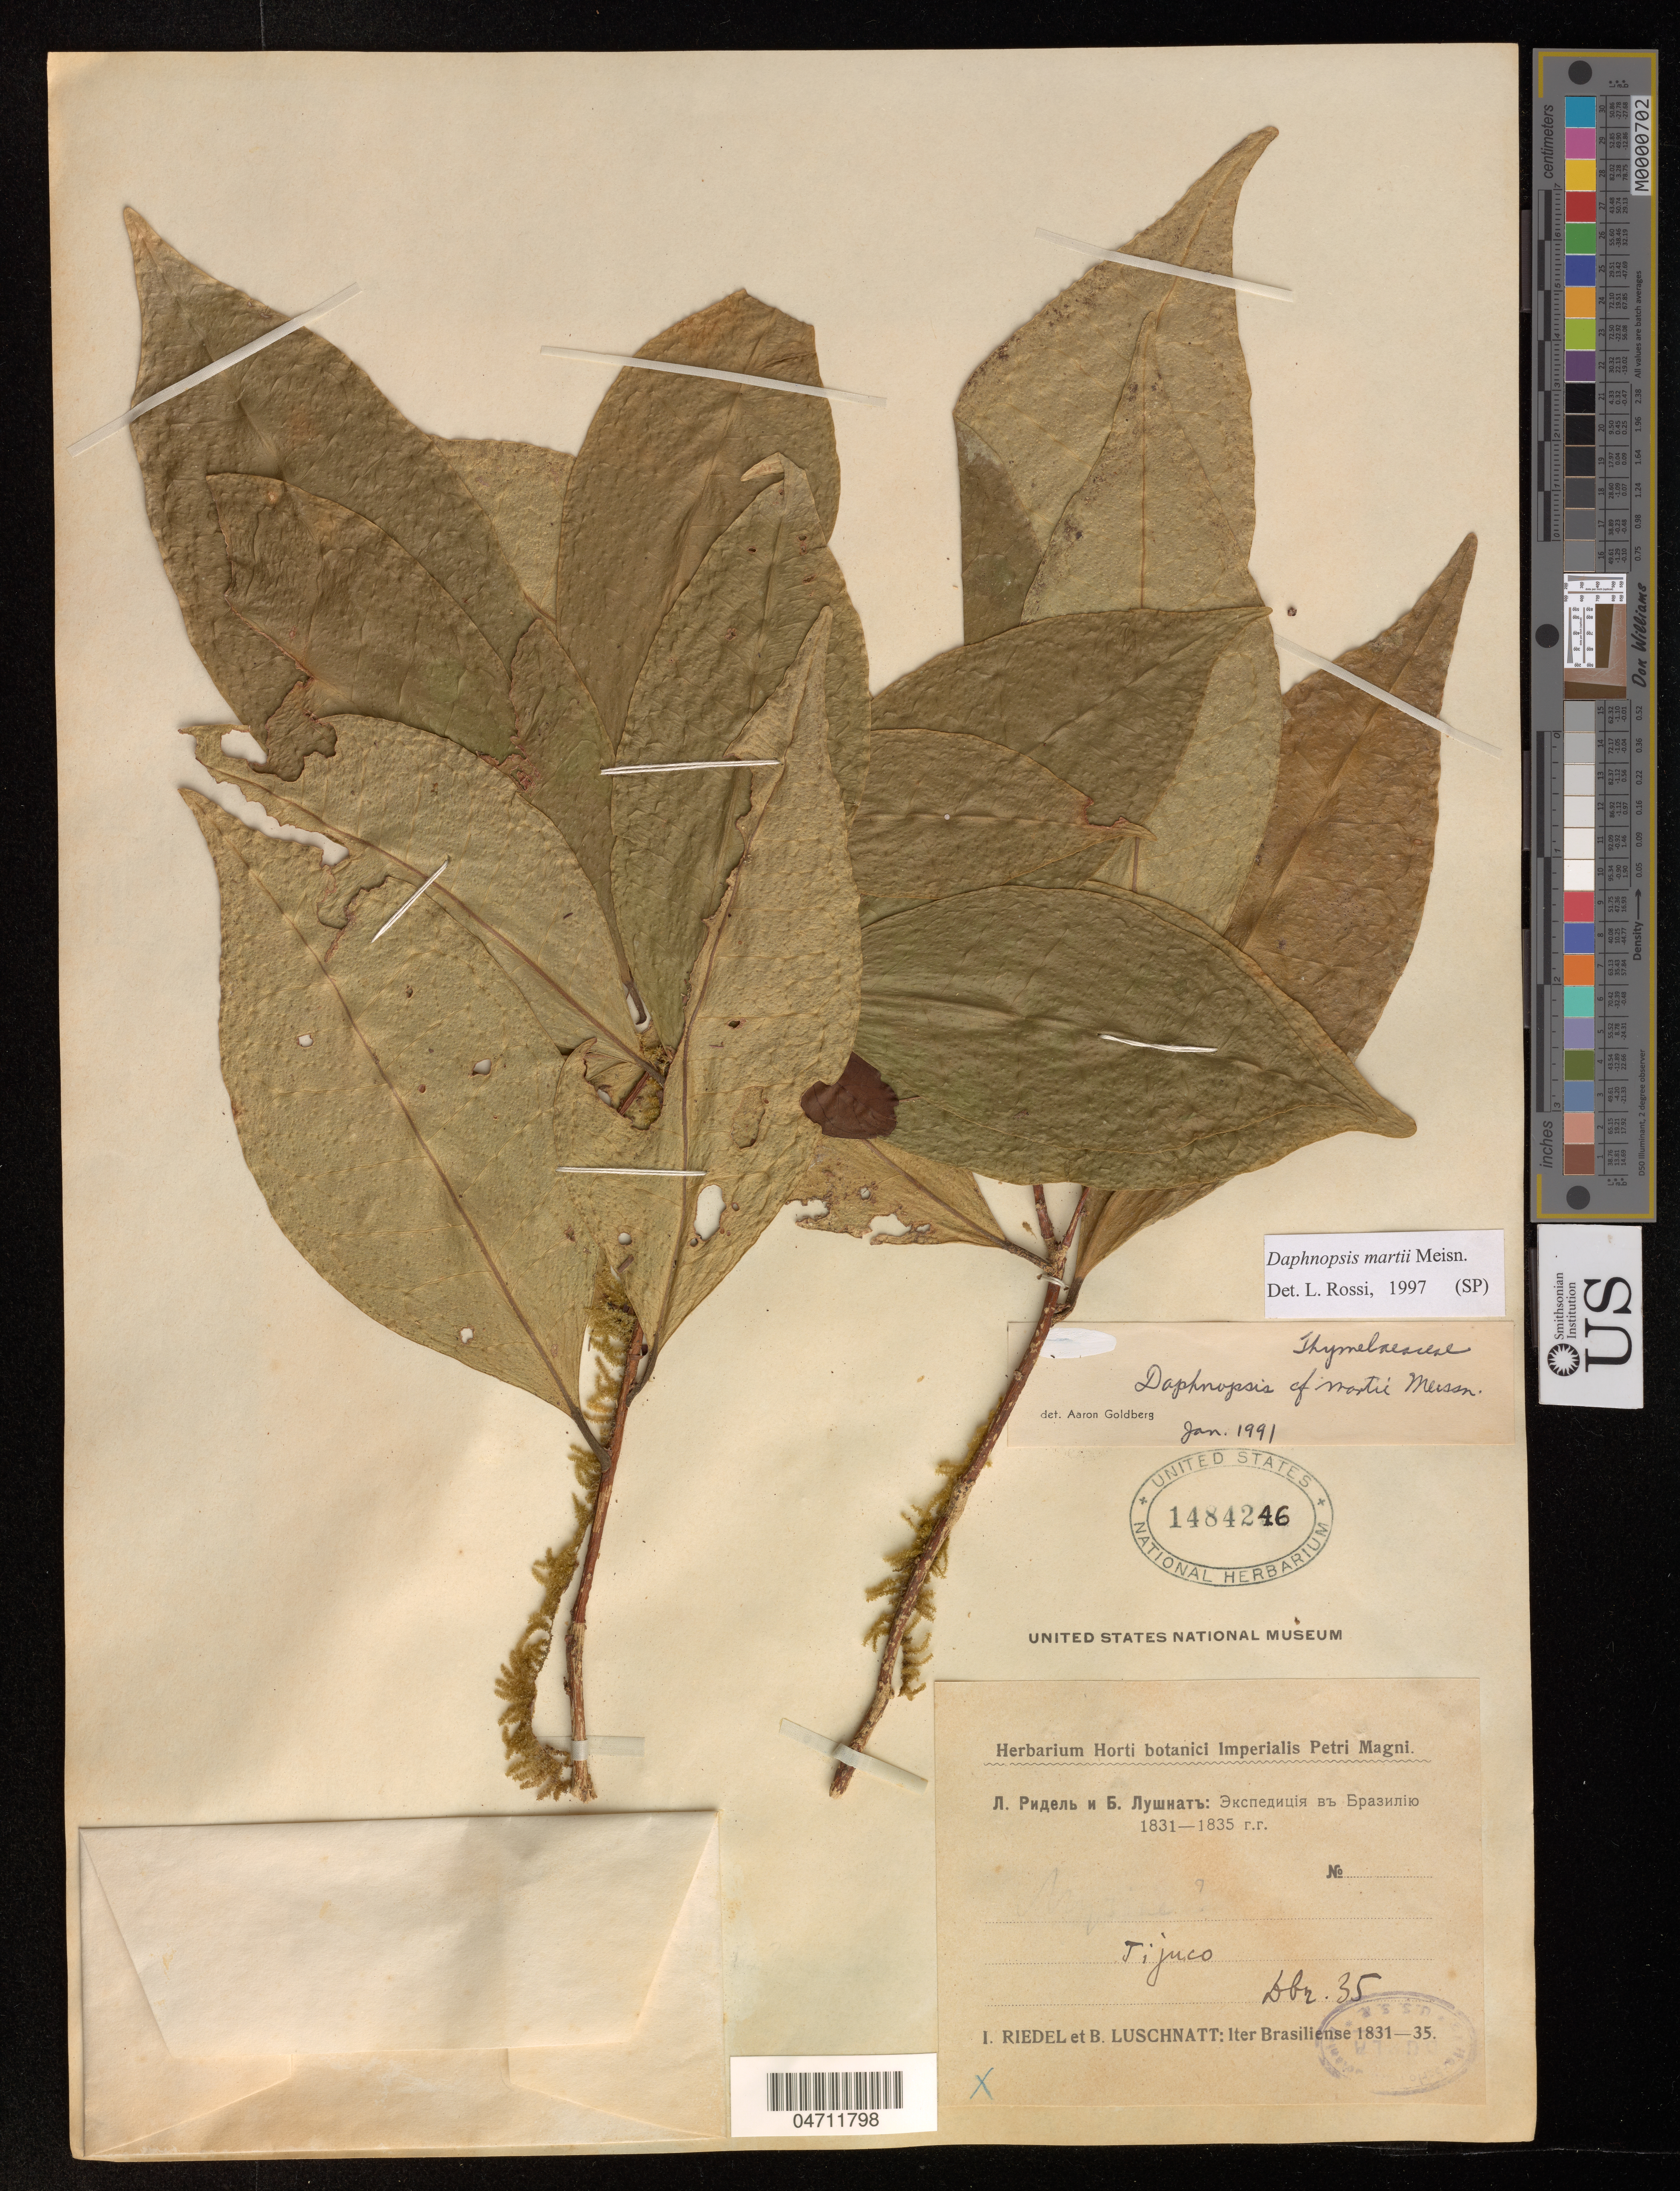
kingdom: Plantae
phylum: Tracheophyta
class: Magnoliopsida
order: Malvales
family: Thymelaeaceae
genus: Daphnopsis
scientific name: Daphnopsis martii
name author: R. Meissn.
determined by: Rossi, L.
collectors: I. Riedel & B. Luschnatt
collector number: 35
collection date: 1831/1835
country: Brazil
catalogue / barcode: US 1484246